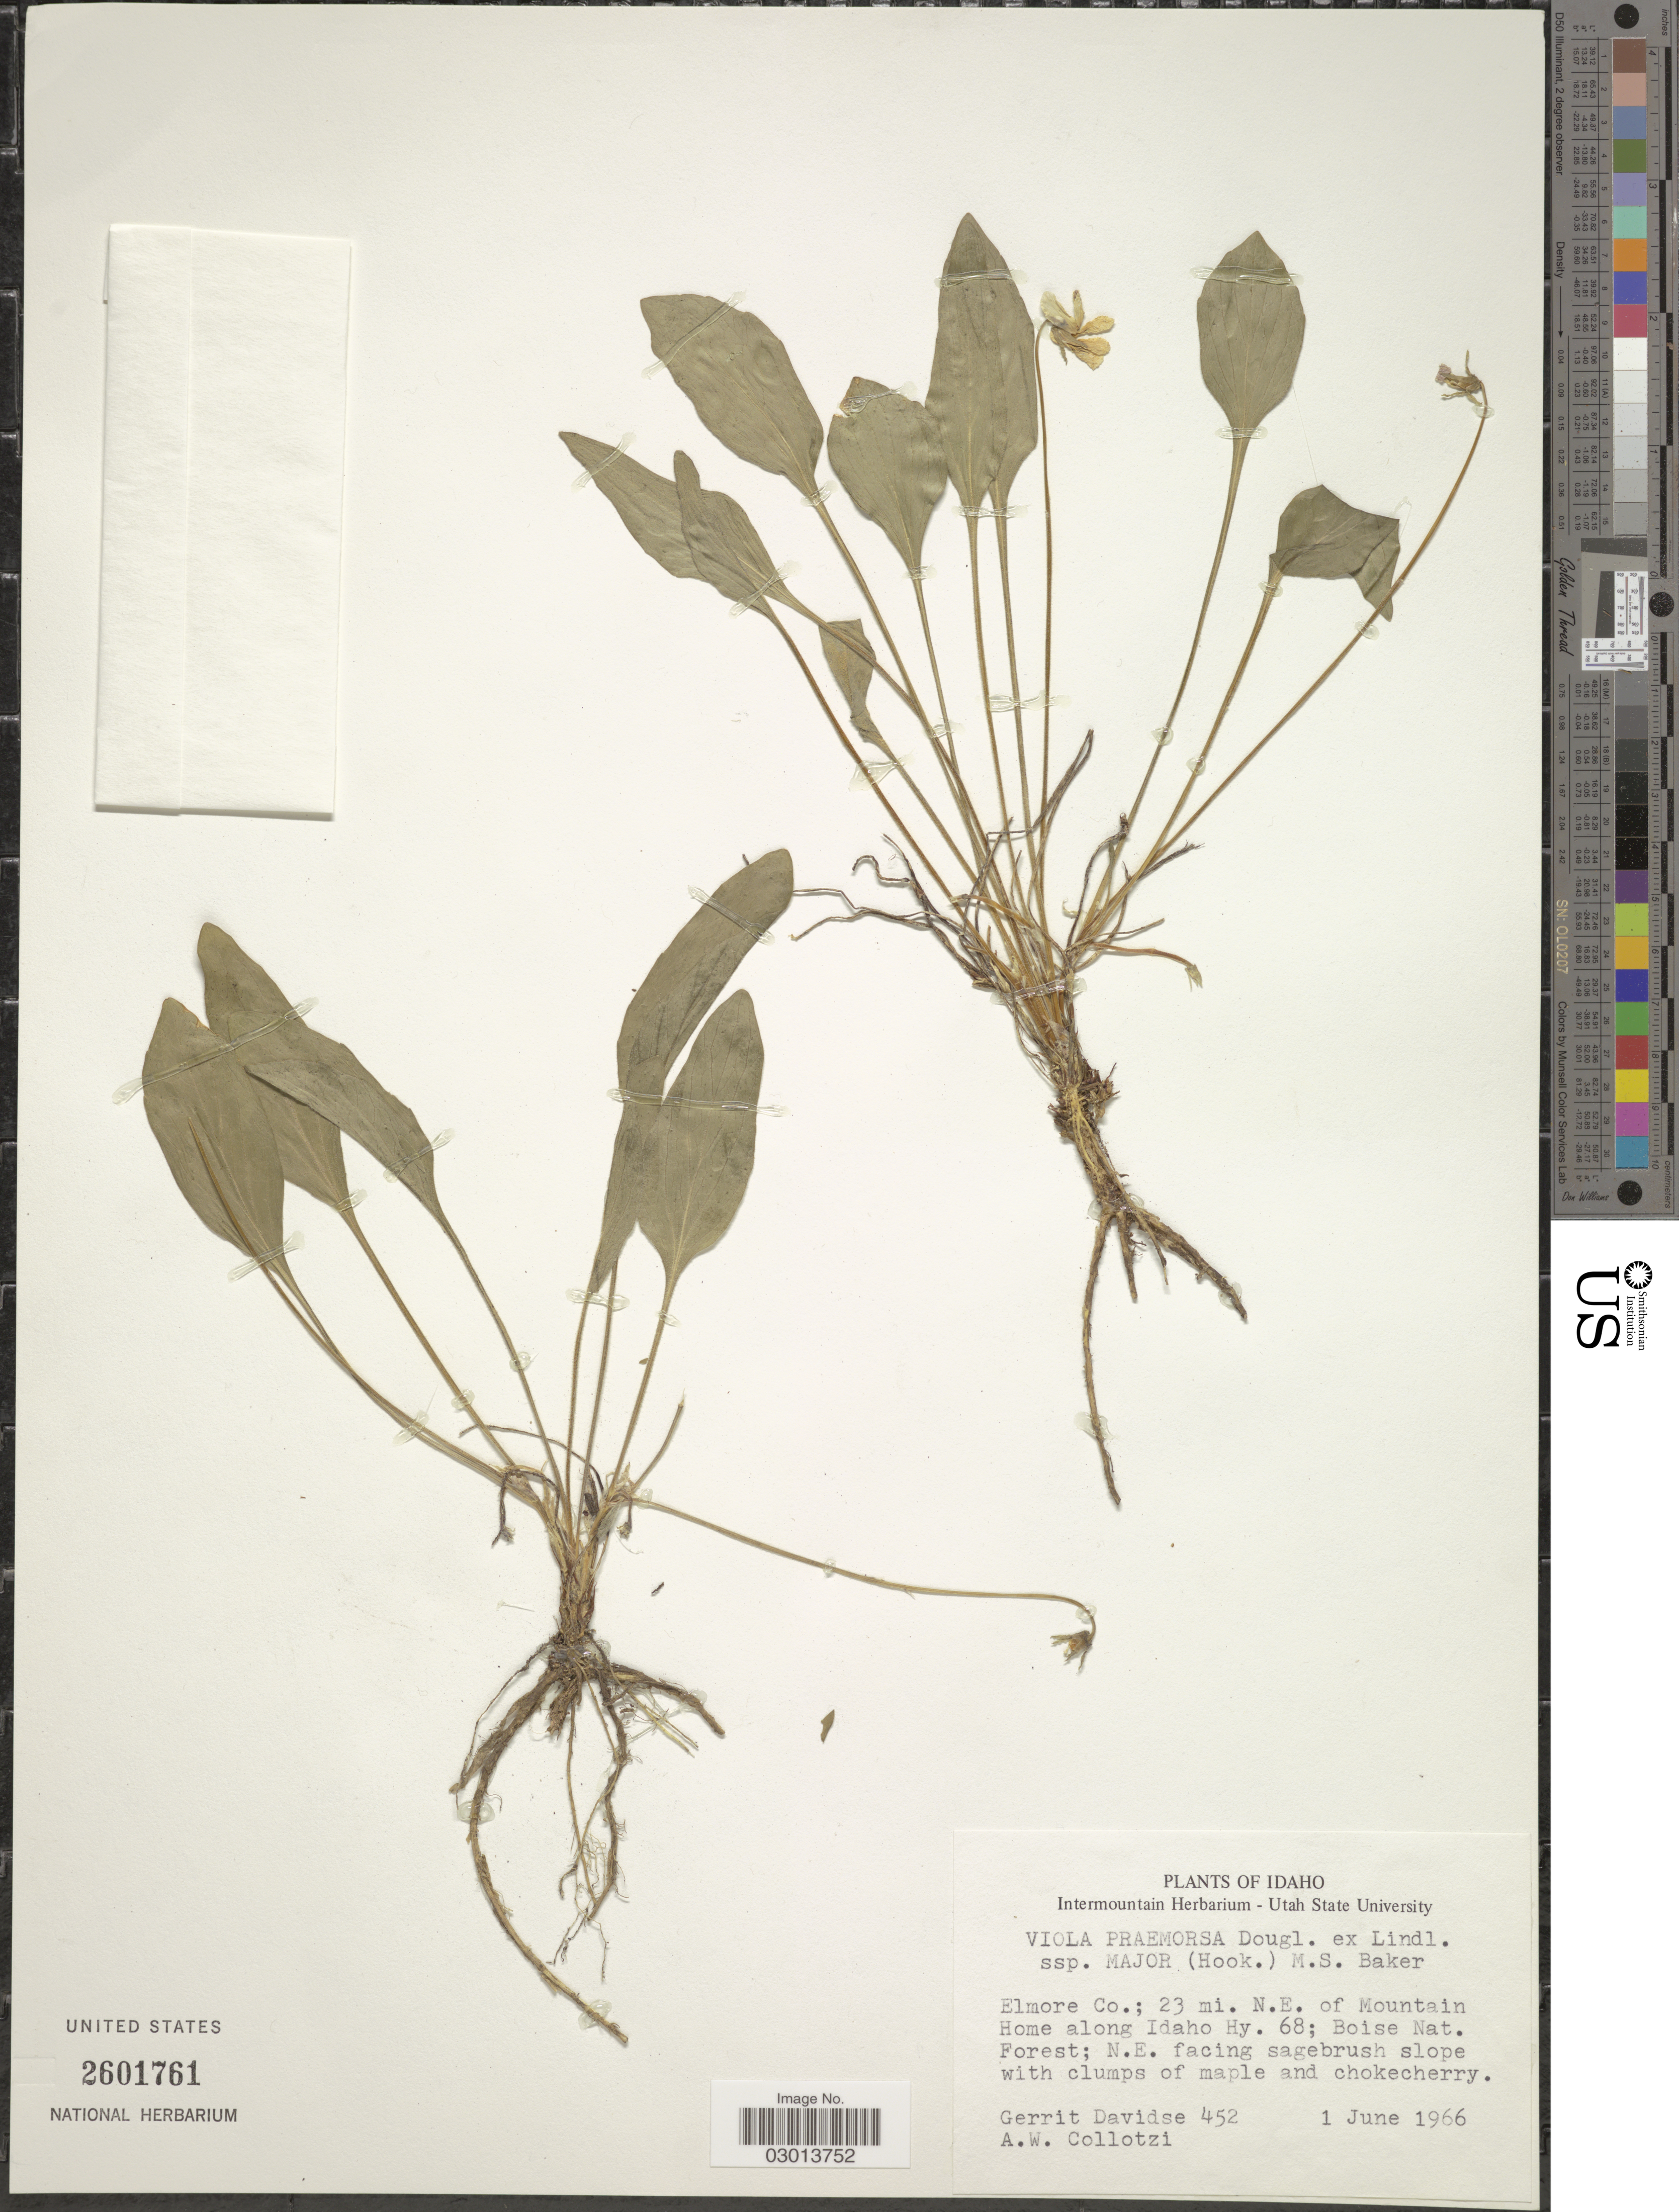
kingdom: Plantae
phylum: Tracheophyta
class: Magnoliopsida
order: Malpighiales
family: Violaceae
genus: Viola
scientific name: Viola praemorsa subsp. major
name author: (Hook.) M.S. Baker & Clausen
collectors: G. Davidse & A. W. Collotzi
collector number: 452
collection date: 1966-06-01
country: United States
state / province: Idaho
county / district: Elmore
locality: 23 mi. N.E. of Mountain Home along Idaho Hy. 68; Bolse Nat. Forest; N.E. facing sagebrush slope with clumps of maple and chockecherry.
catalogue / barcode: US 2601761